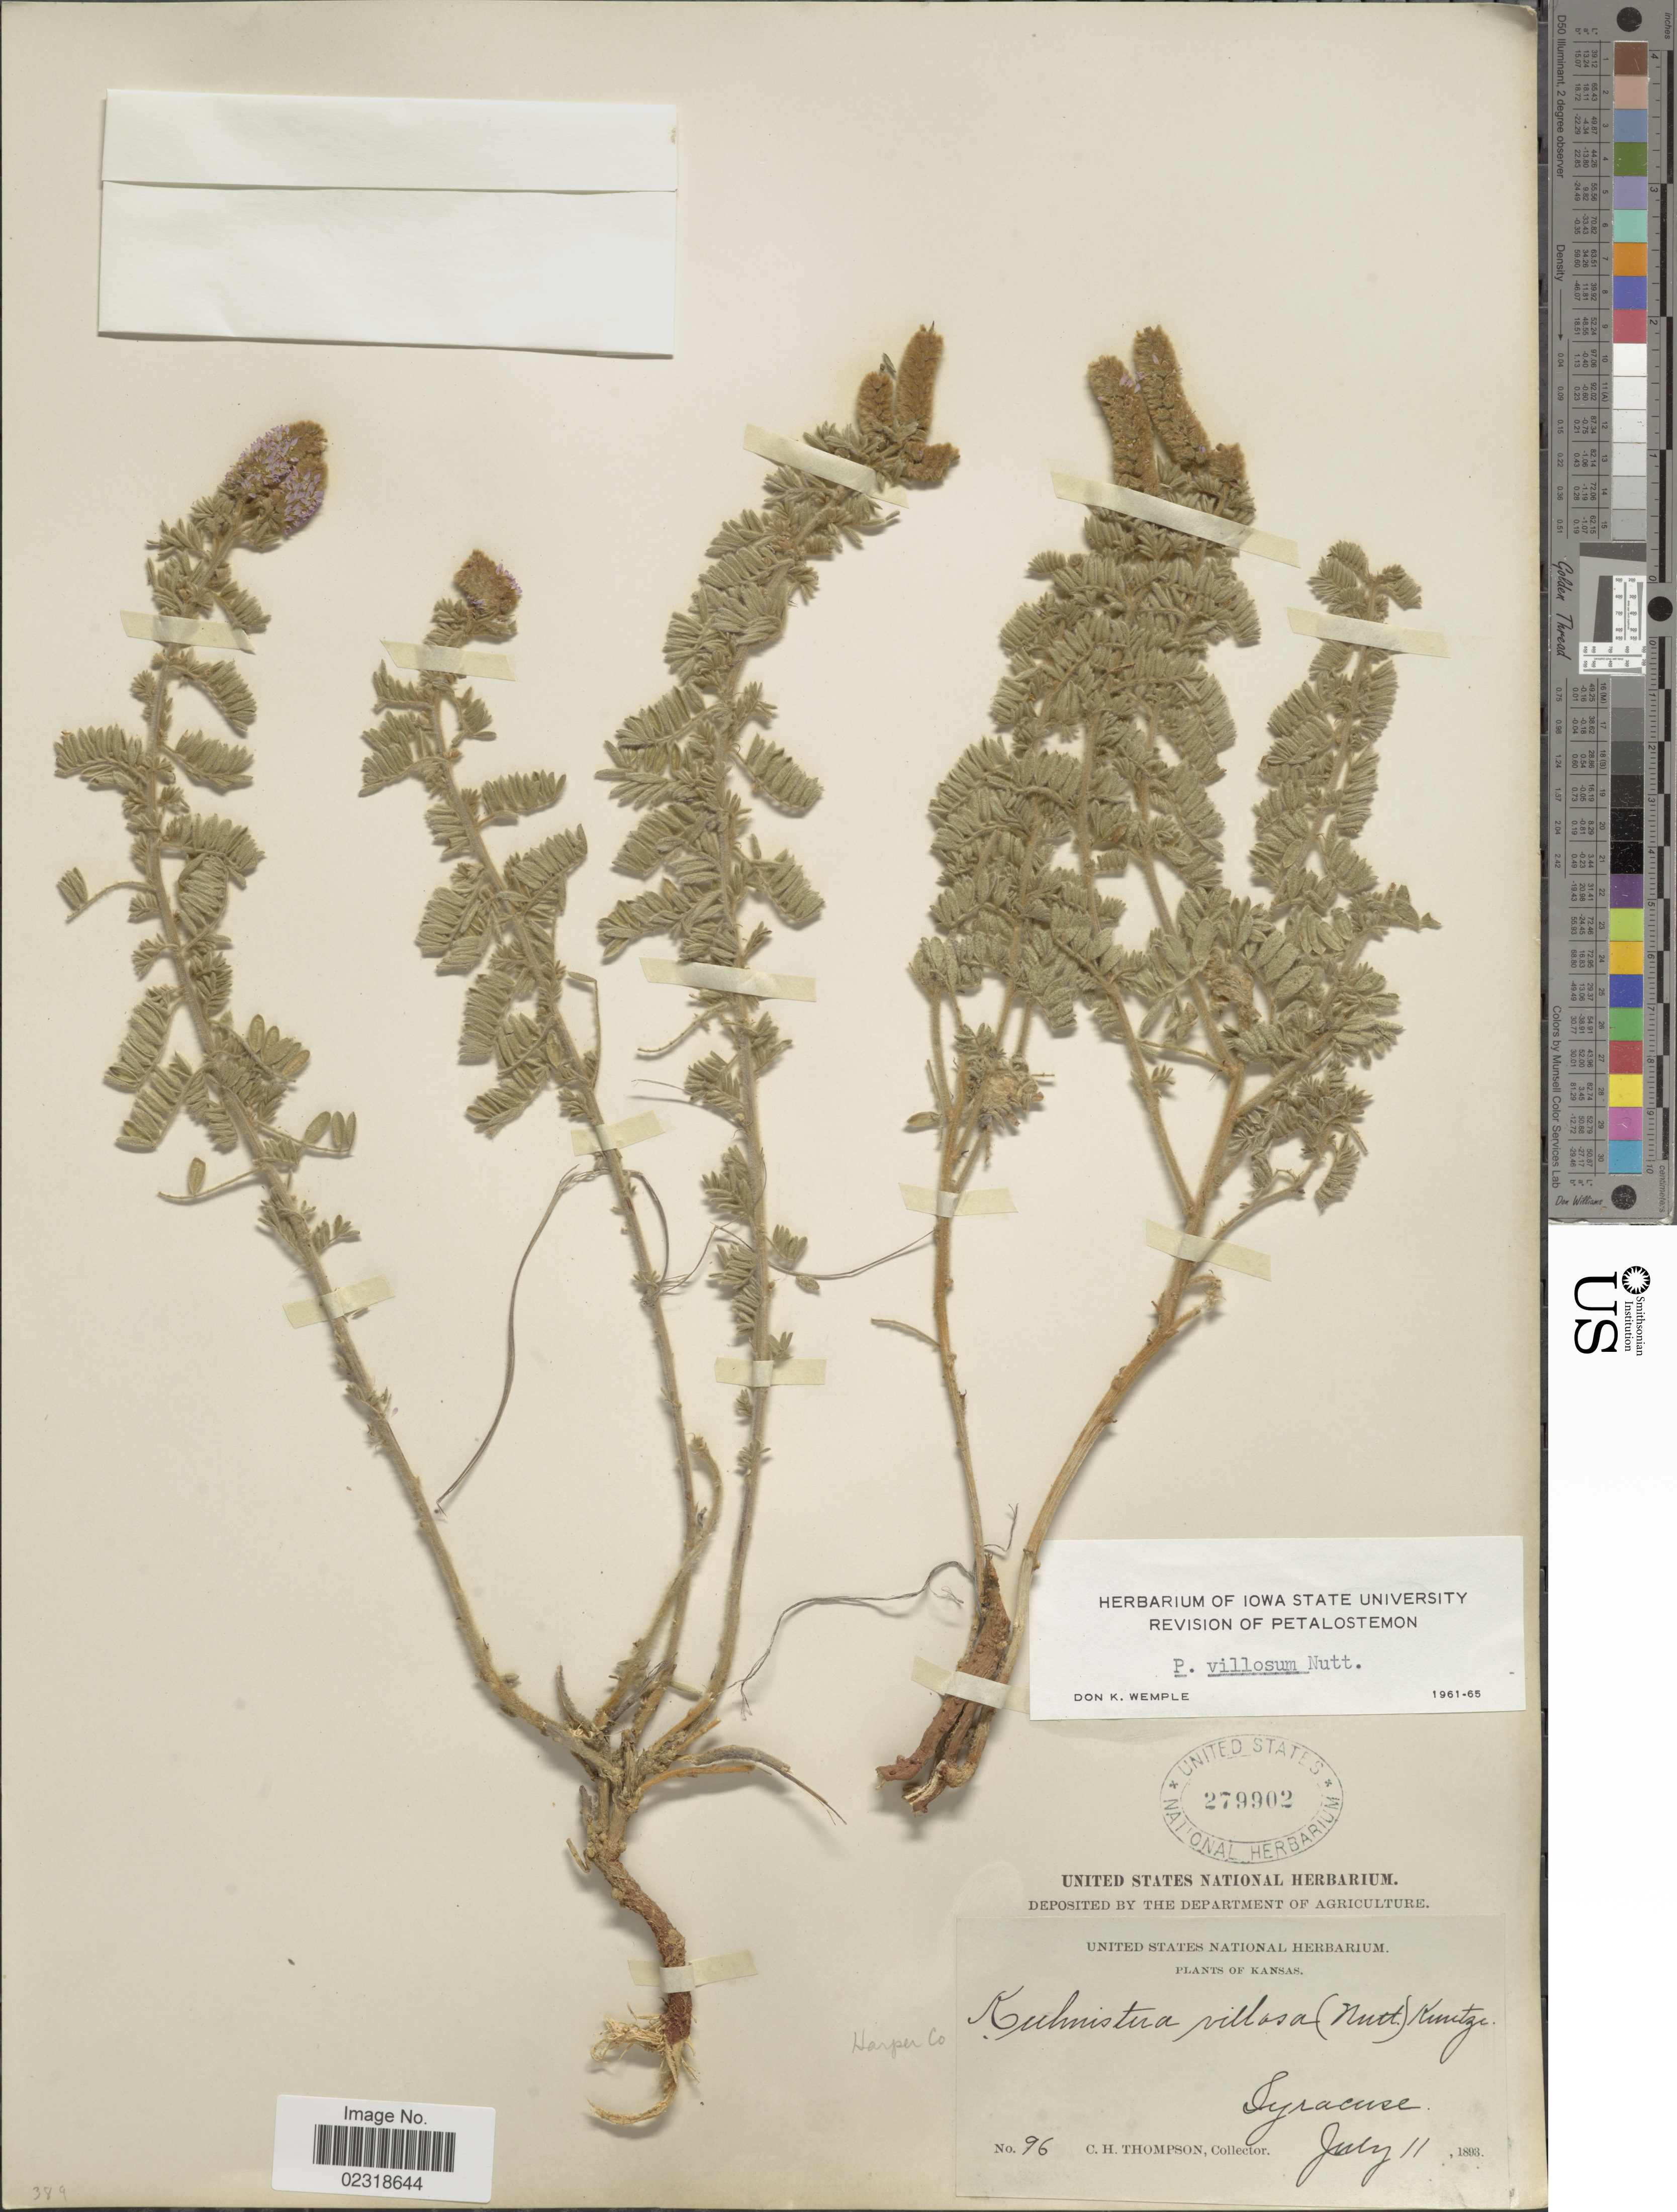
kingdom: Plantae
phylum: Tracheophyta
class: Magnoliopsida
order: Fabales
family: Fabaceae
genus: Dalea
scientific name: Dalea villosa var. villosa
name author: (Nutt.) Spreng.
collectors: C. H. Thompson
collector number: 96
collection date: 1893-07-11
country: United States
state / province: Kansas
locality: Syracuse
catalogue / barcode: US 279902